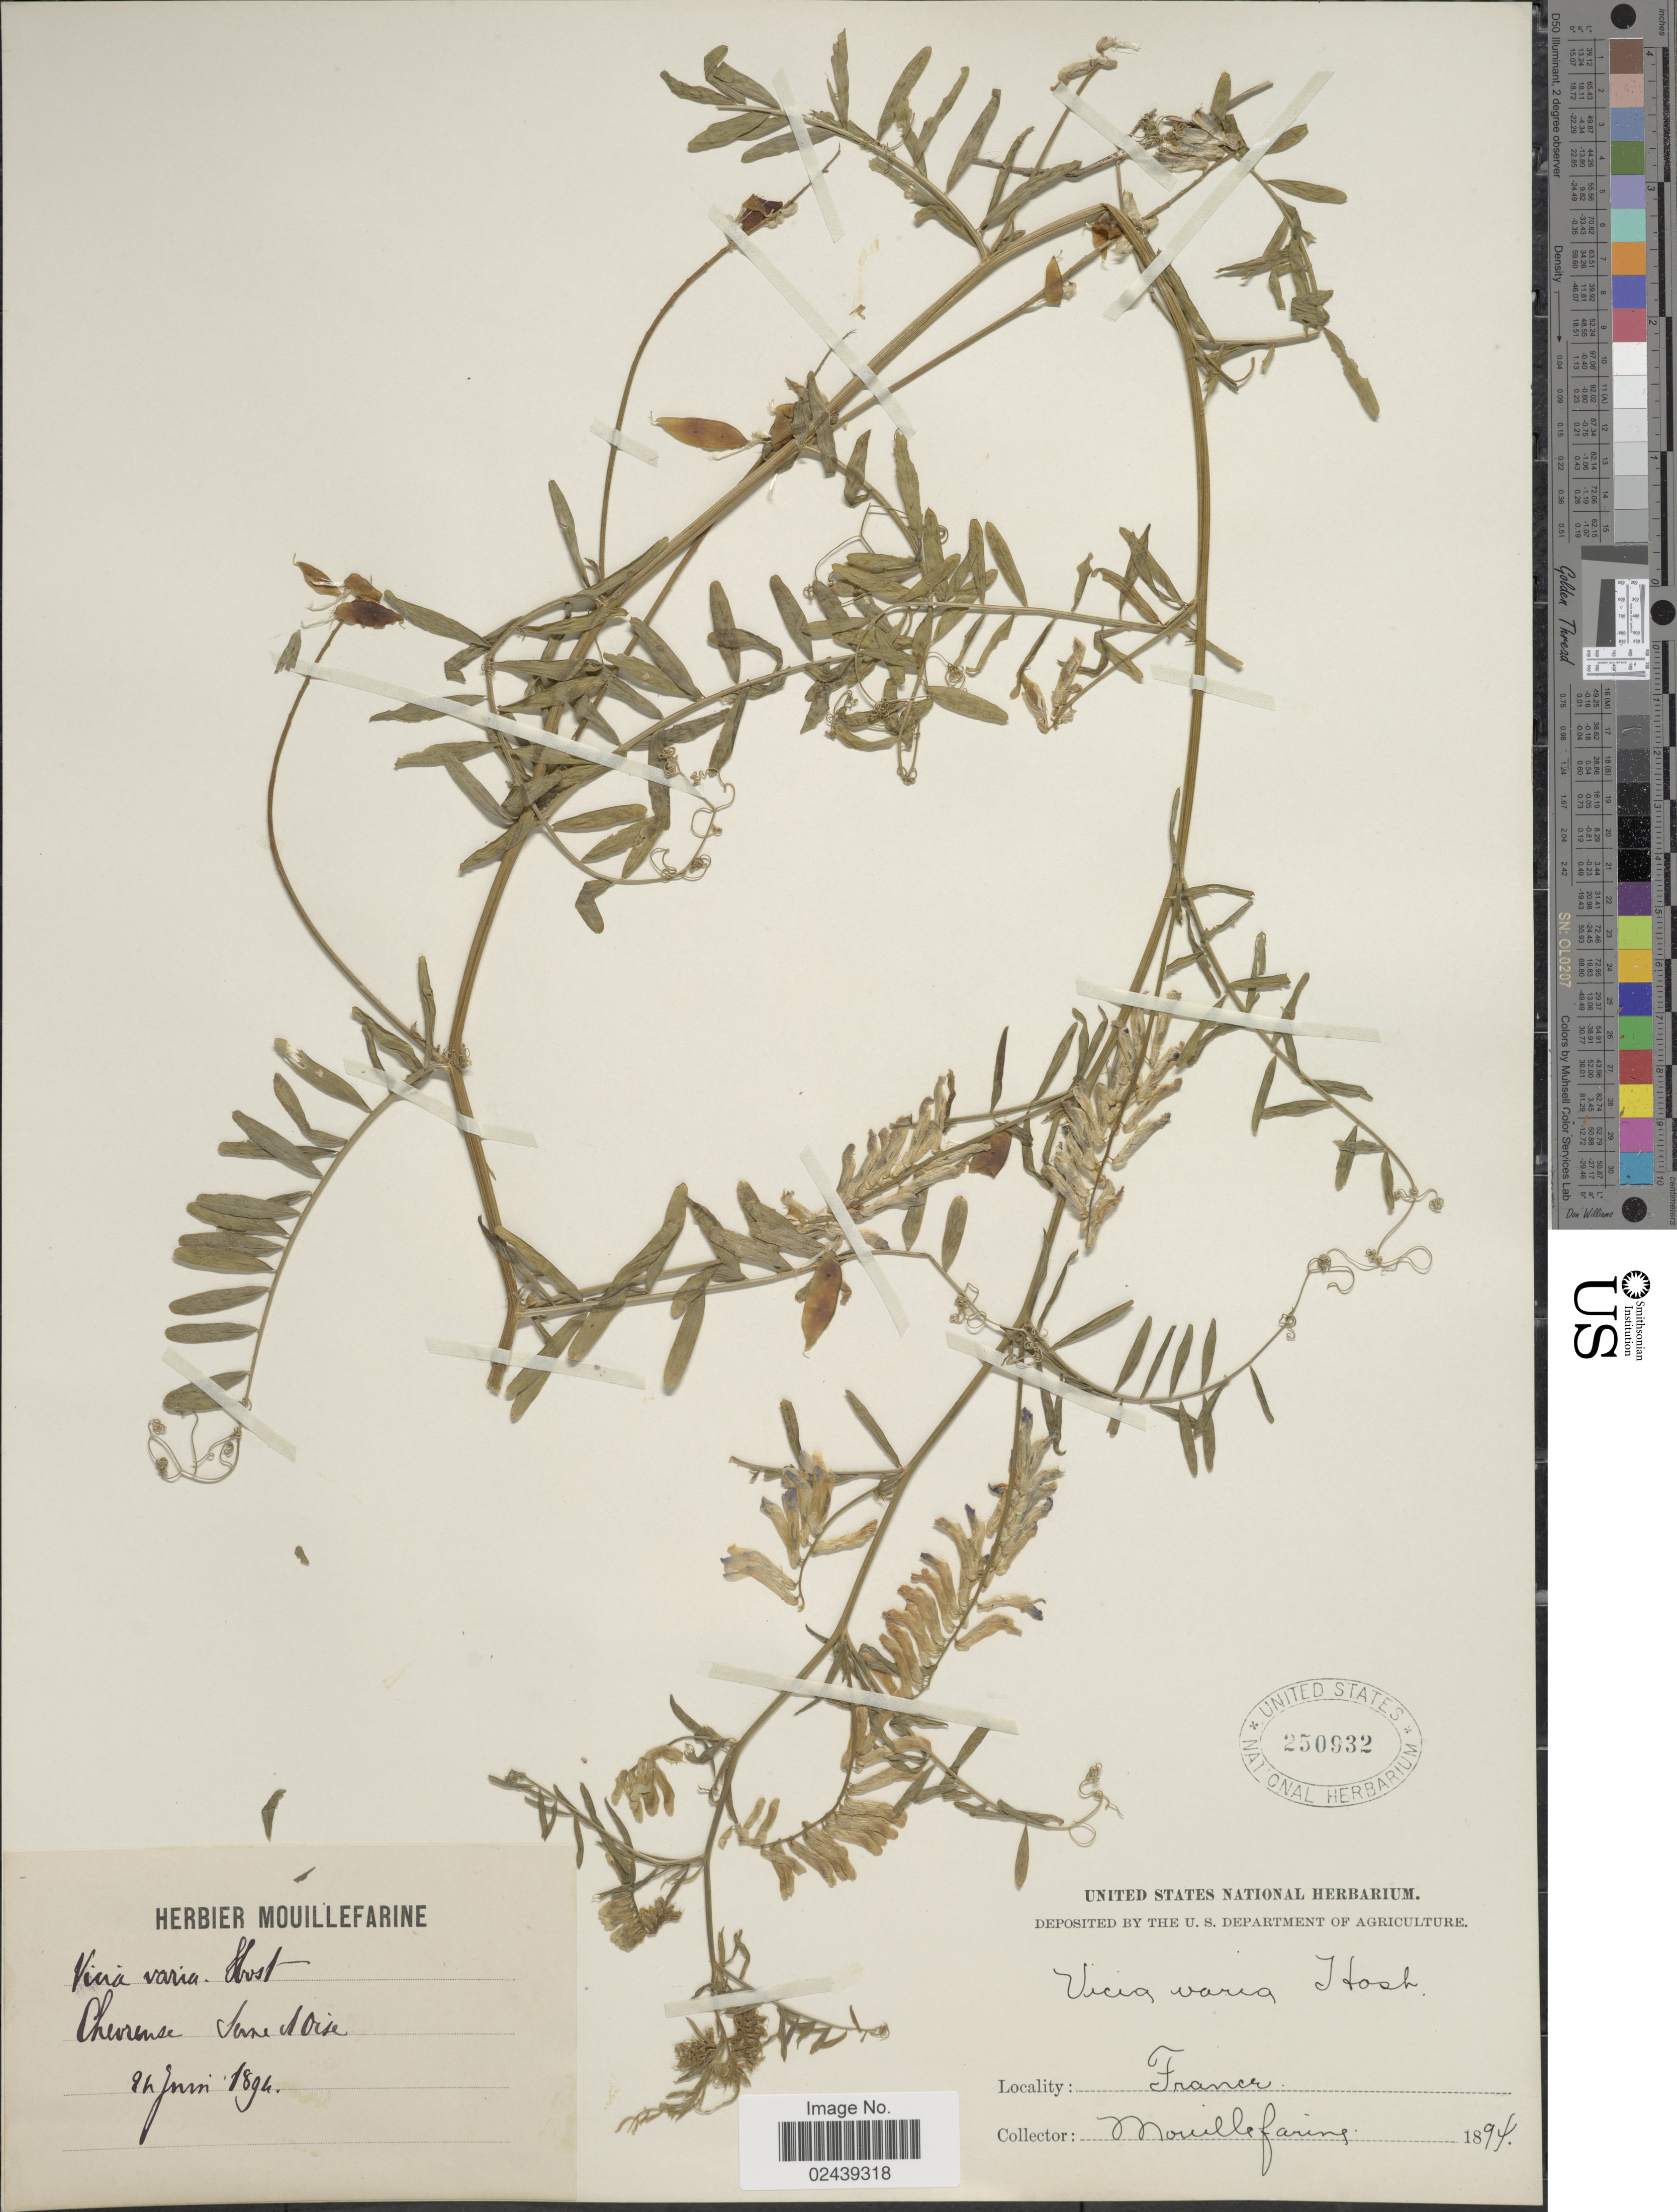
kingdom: Plantae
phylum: Tracheophyta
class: Magnoliopsida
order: Fabales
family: Fabaceae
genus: Vicia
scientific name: Vicia varia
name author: Host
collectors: A. Mouillefarine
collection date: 1894-06-24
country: France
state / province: Île-de-France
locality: Chevreuse, Seine et Oise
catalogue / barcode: US 250932